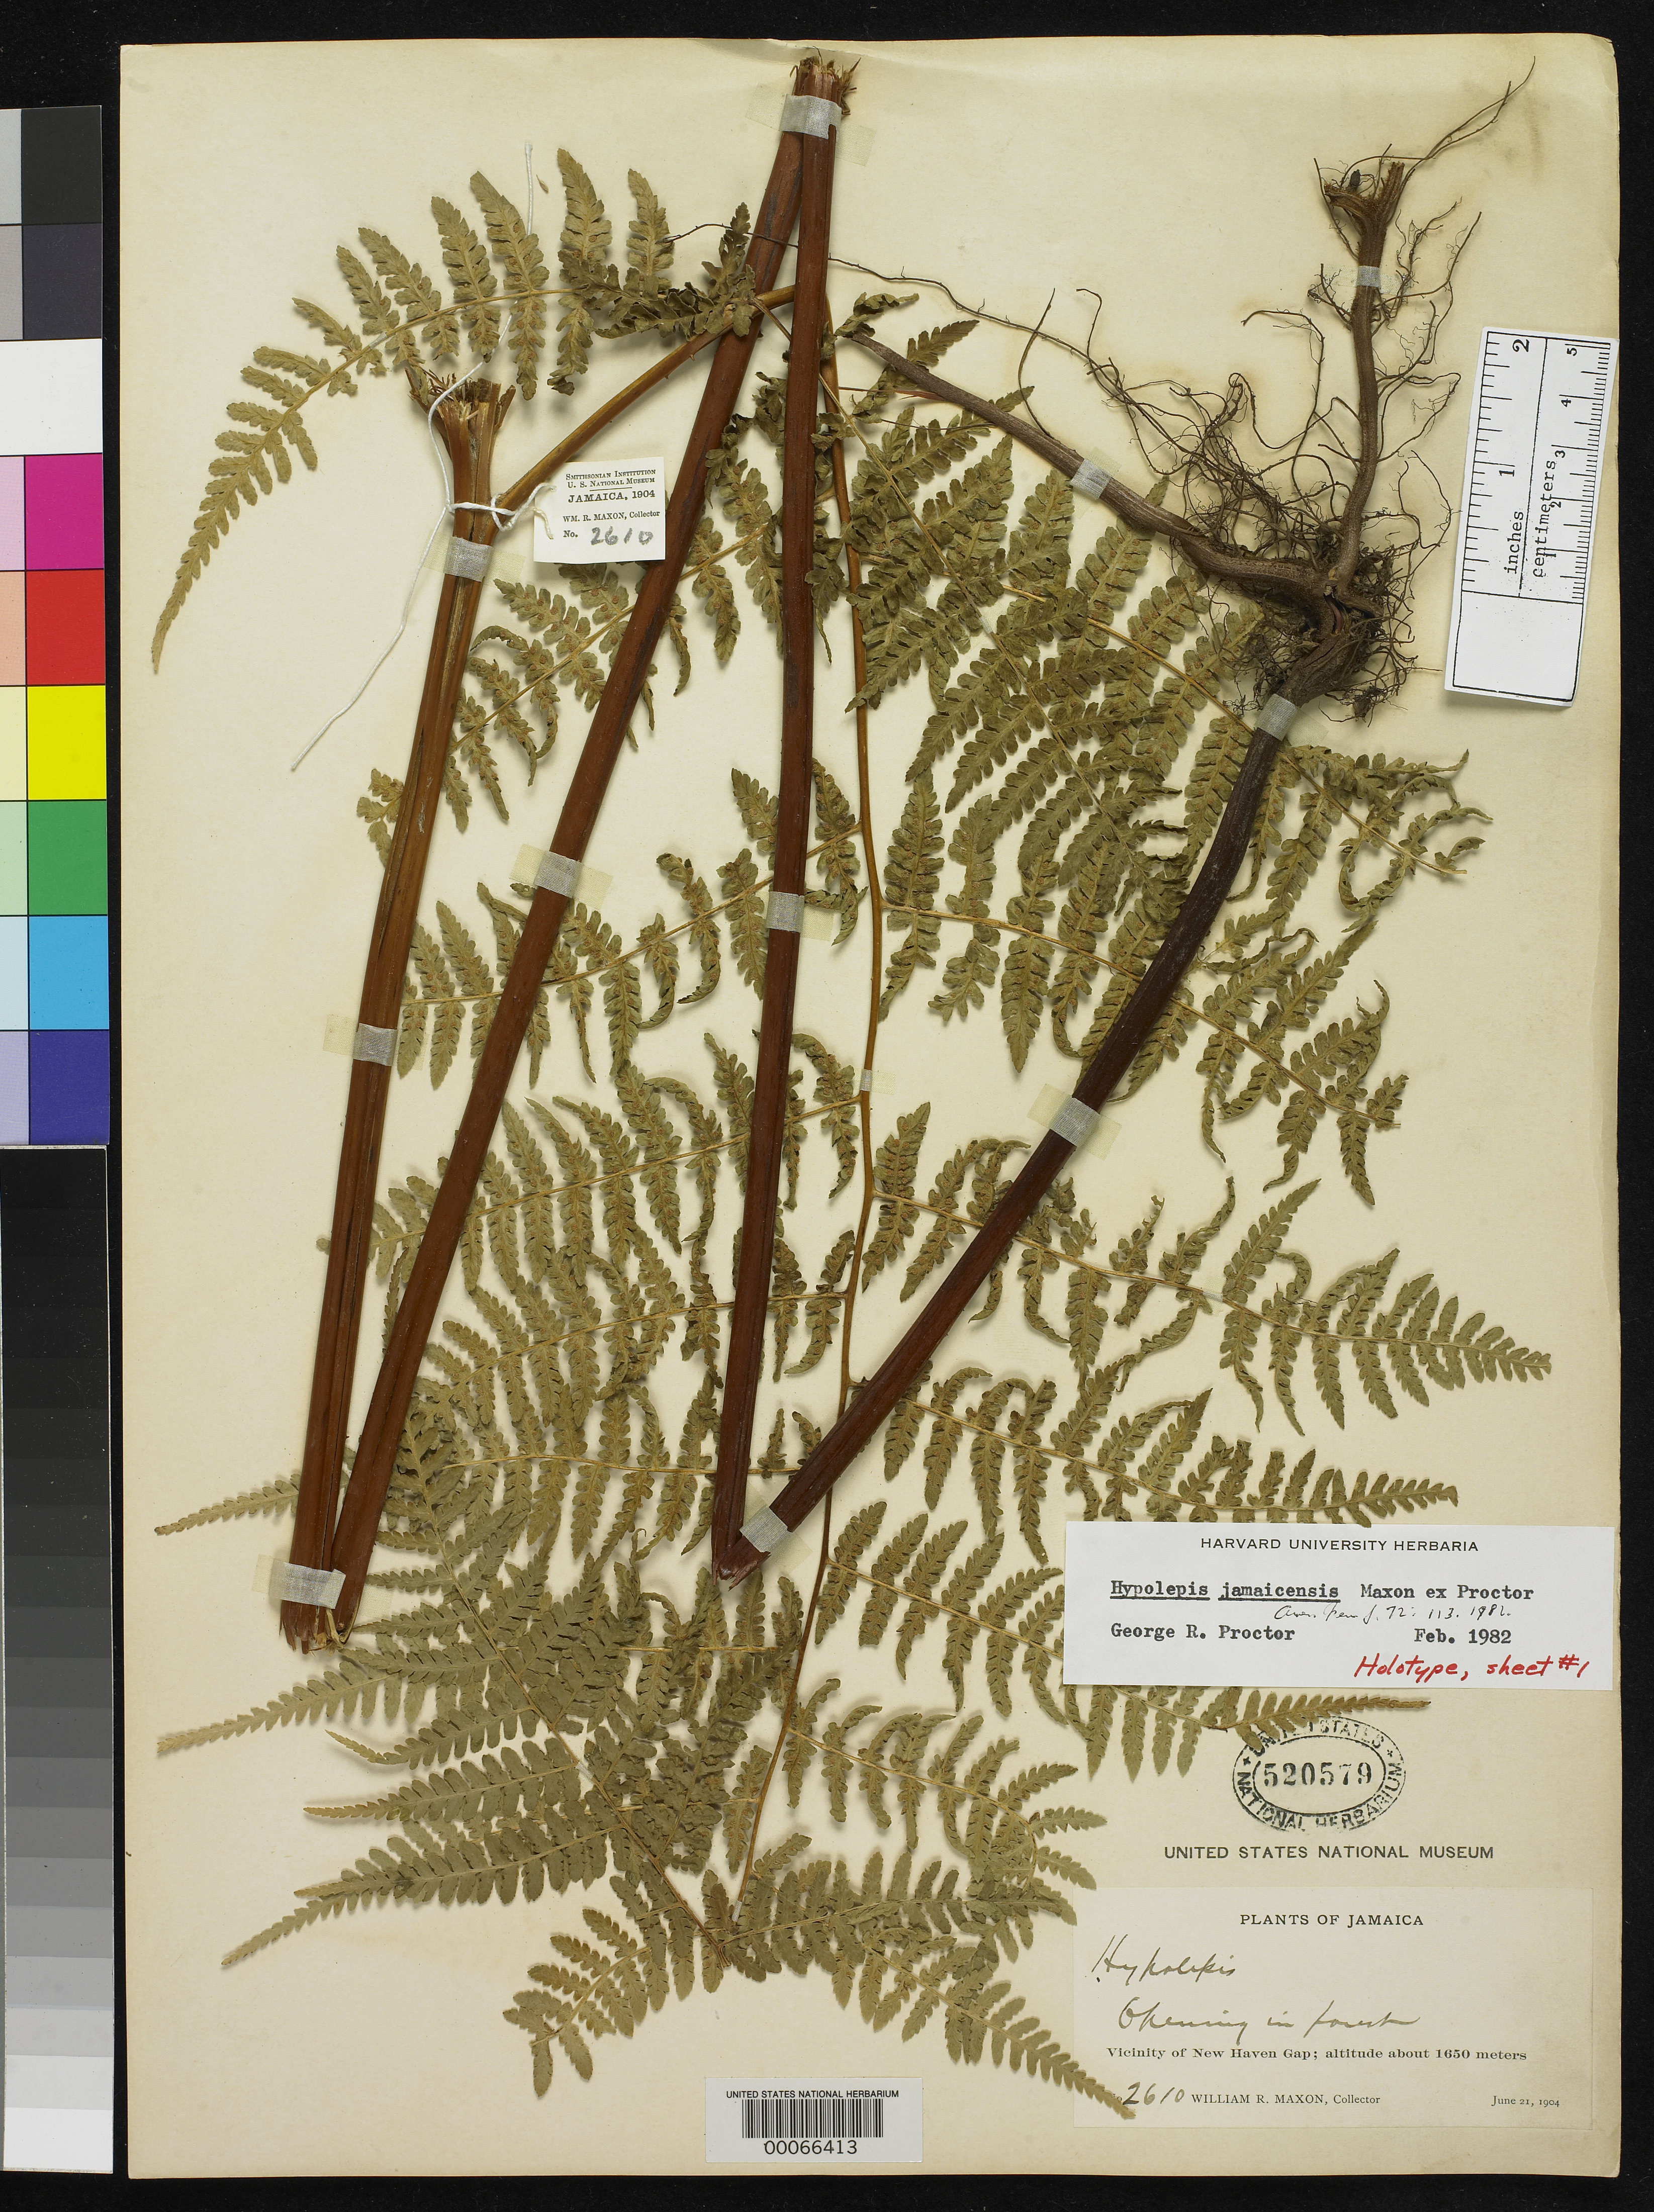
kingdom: Plantae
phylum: Tracheophyta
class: Polypodiopsida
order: Polypodiales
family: Dennstaedtiaceae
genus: Hypolepis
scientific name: Hypolepis jamaicensis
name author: Maxon ex Proctor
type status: Holotype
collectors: W. R. Maxon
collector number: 2610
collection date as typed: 21 Jun 1904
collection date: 1904-06-21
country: Jamaica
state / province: Saint Andrew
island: Greater Antilles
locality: Vicinity of New Haven Gap.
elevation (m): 1650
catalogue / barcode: US 520579